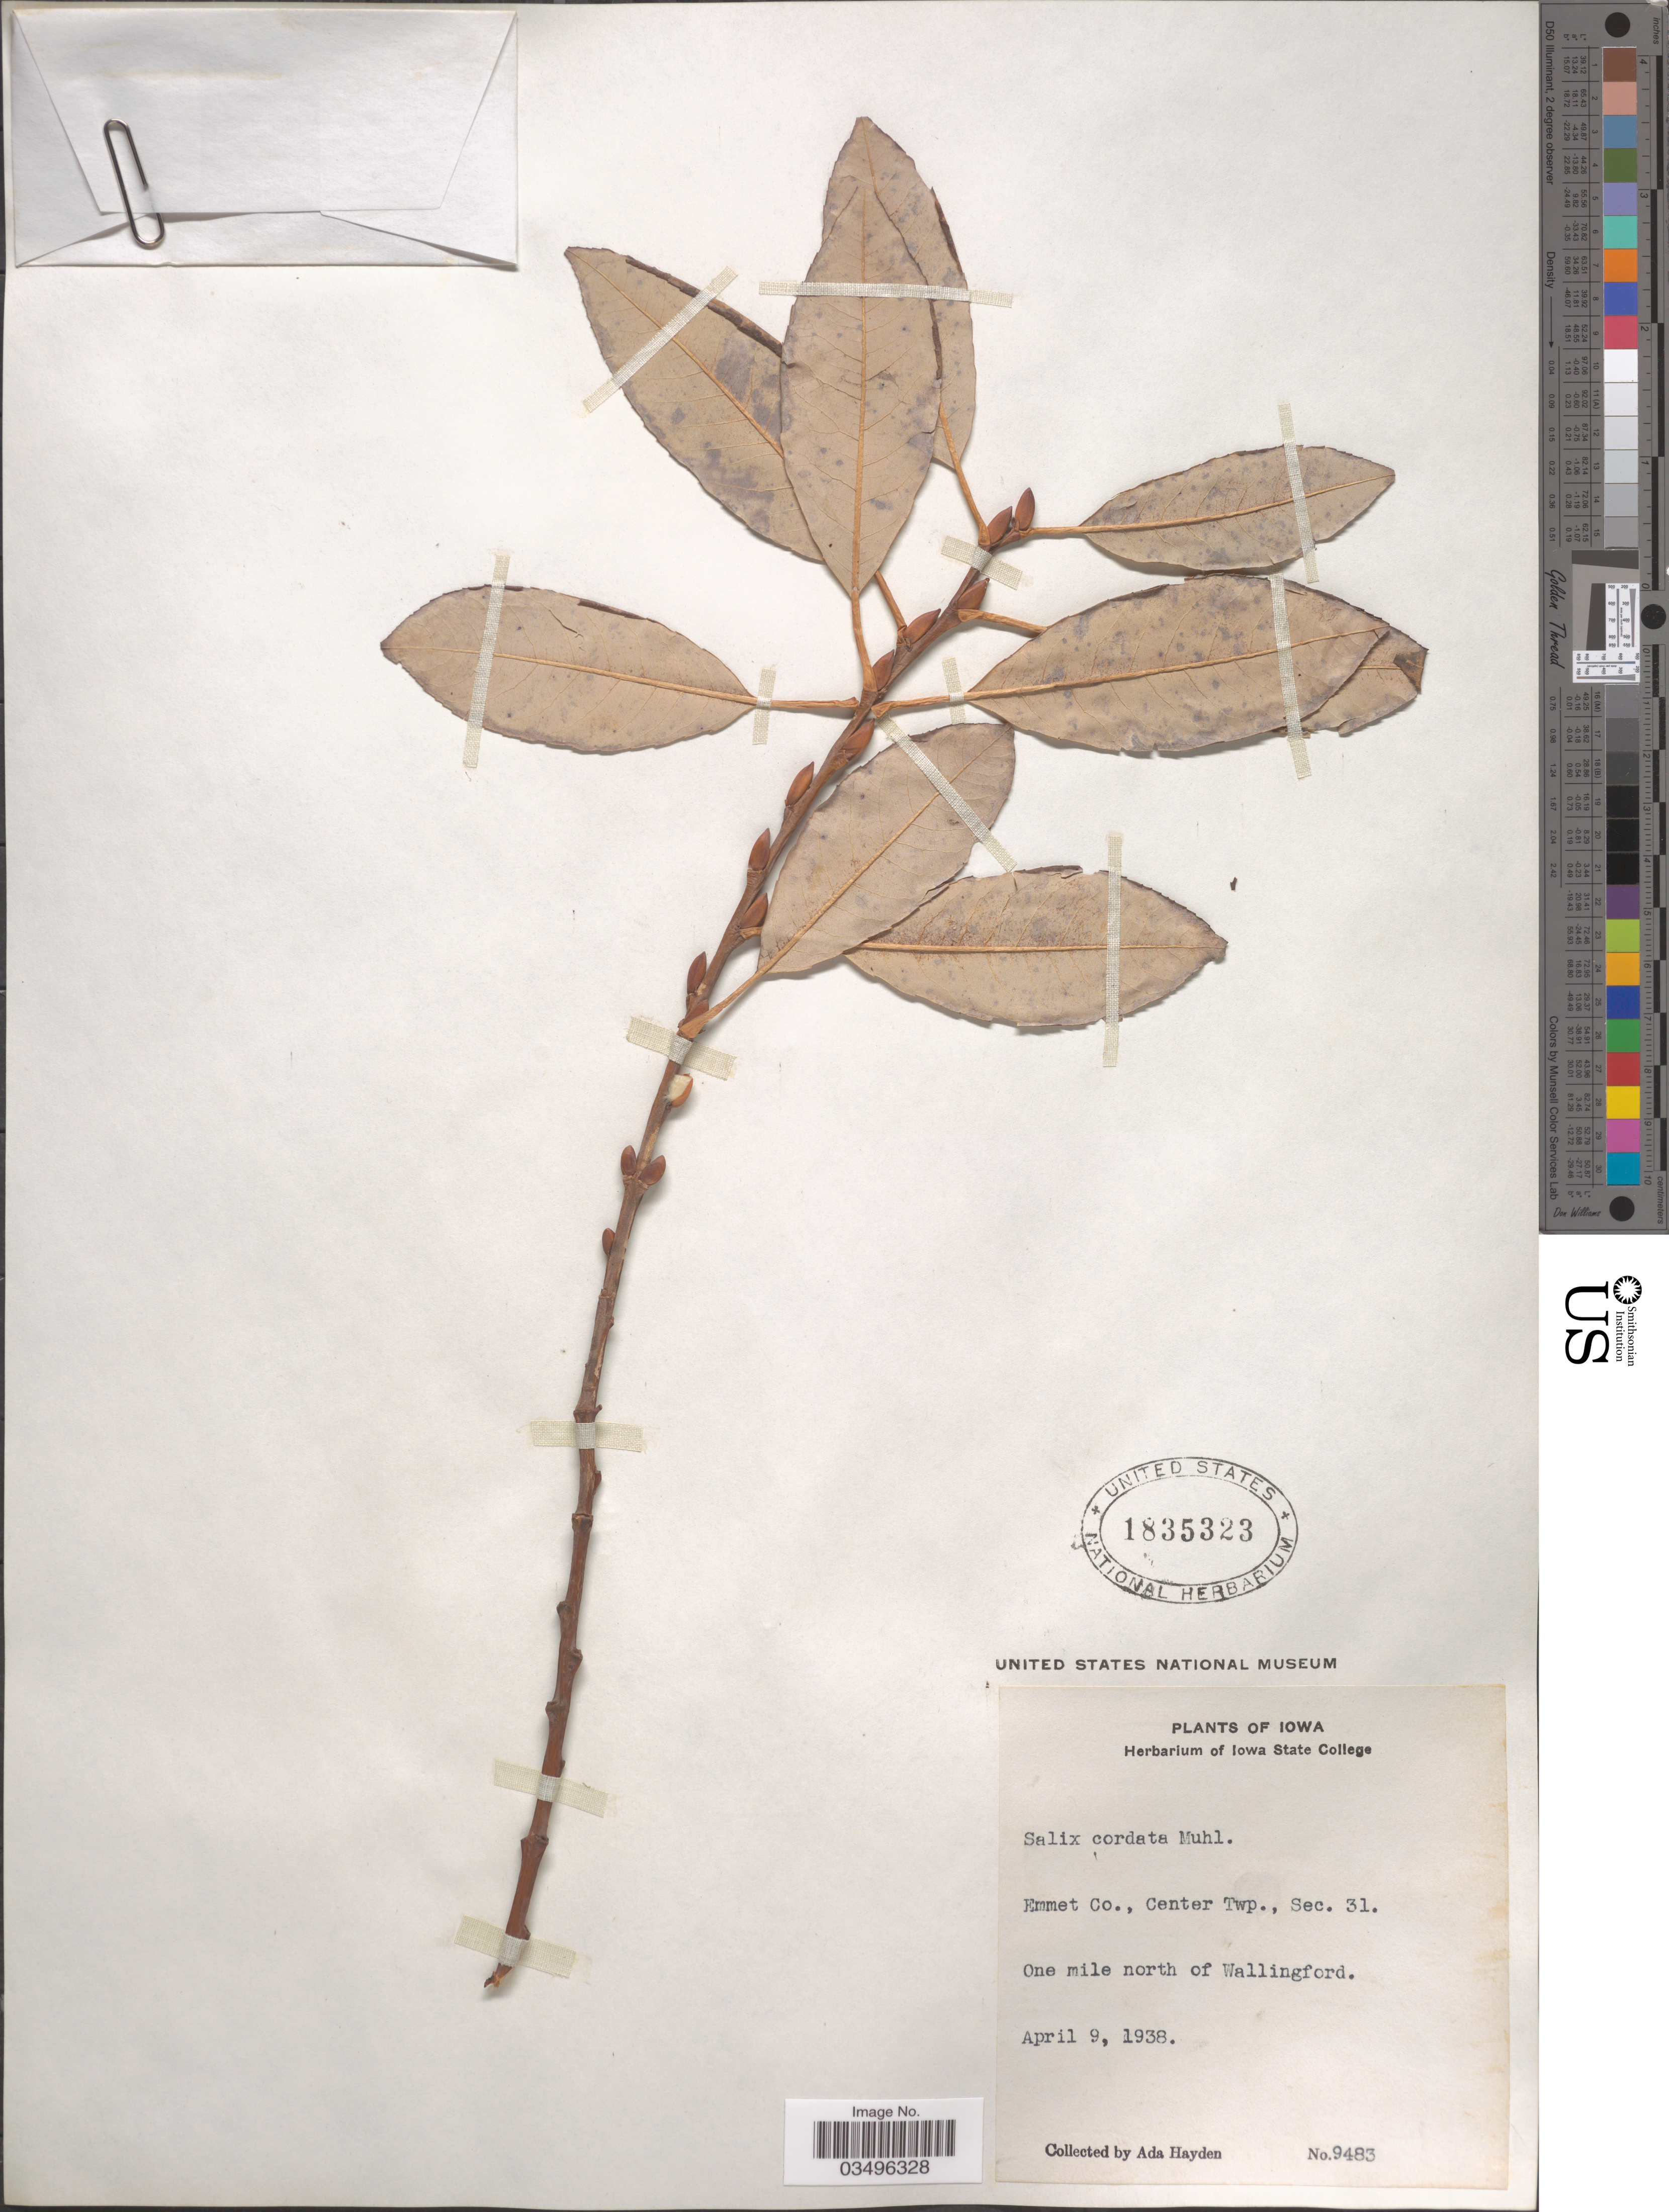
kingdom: Plantae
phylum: Tracheophyta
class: Magnoliopsida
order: Malpighiales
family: Salicaceae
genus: Salix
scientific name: Salix cordata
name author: Michx.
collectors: Ada Hayden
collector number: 9483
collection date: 1938-04-09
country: United States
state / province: Iowa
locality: Emmet Co., Center Twp., Sec. 31. One mile north of Wallingford.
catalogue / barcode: US 1835323